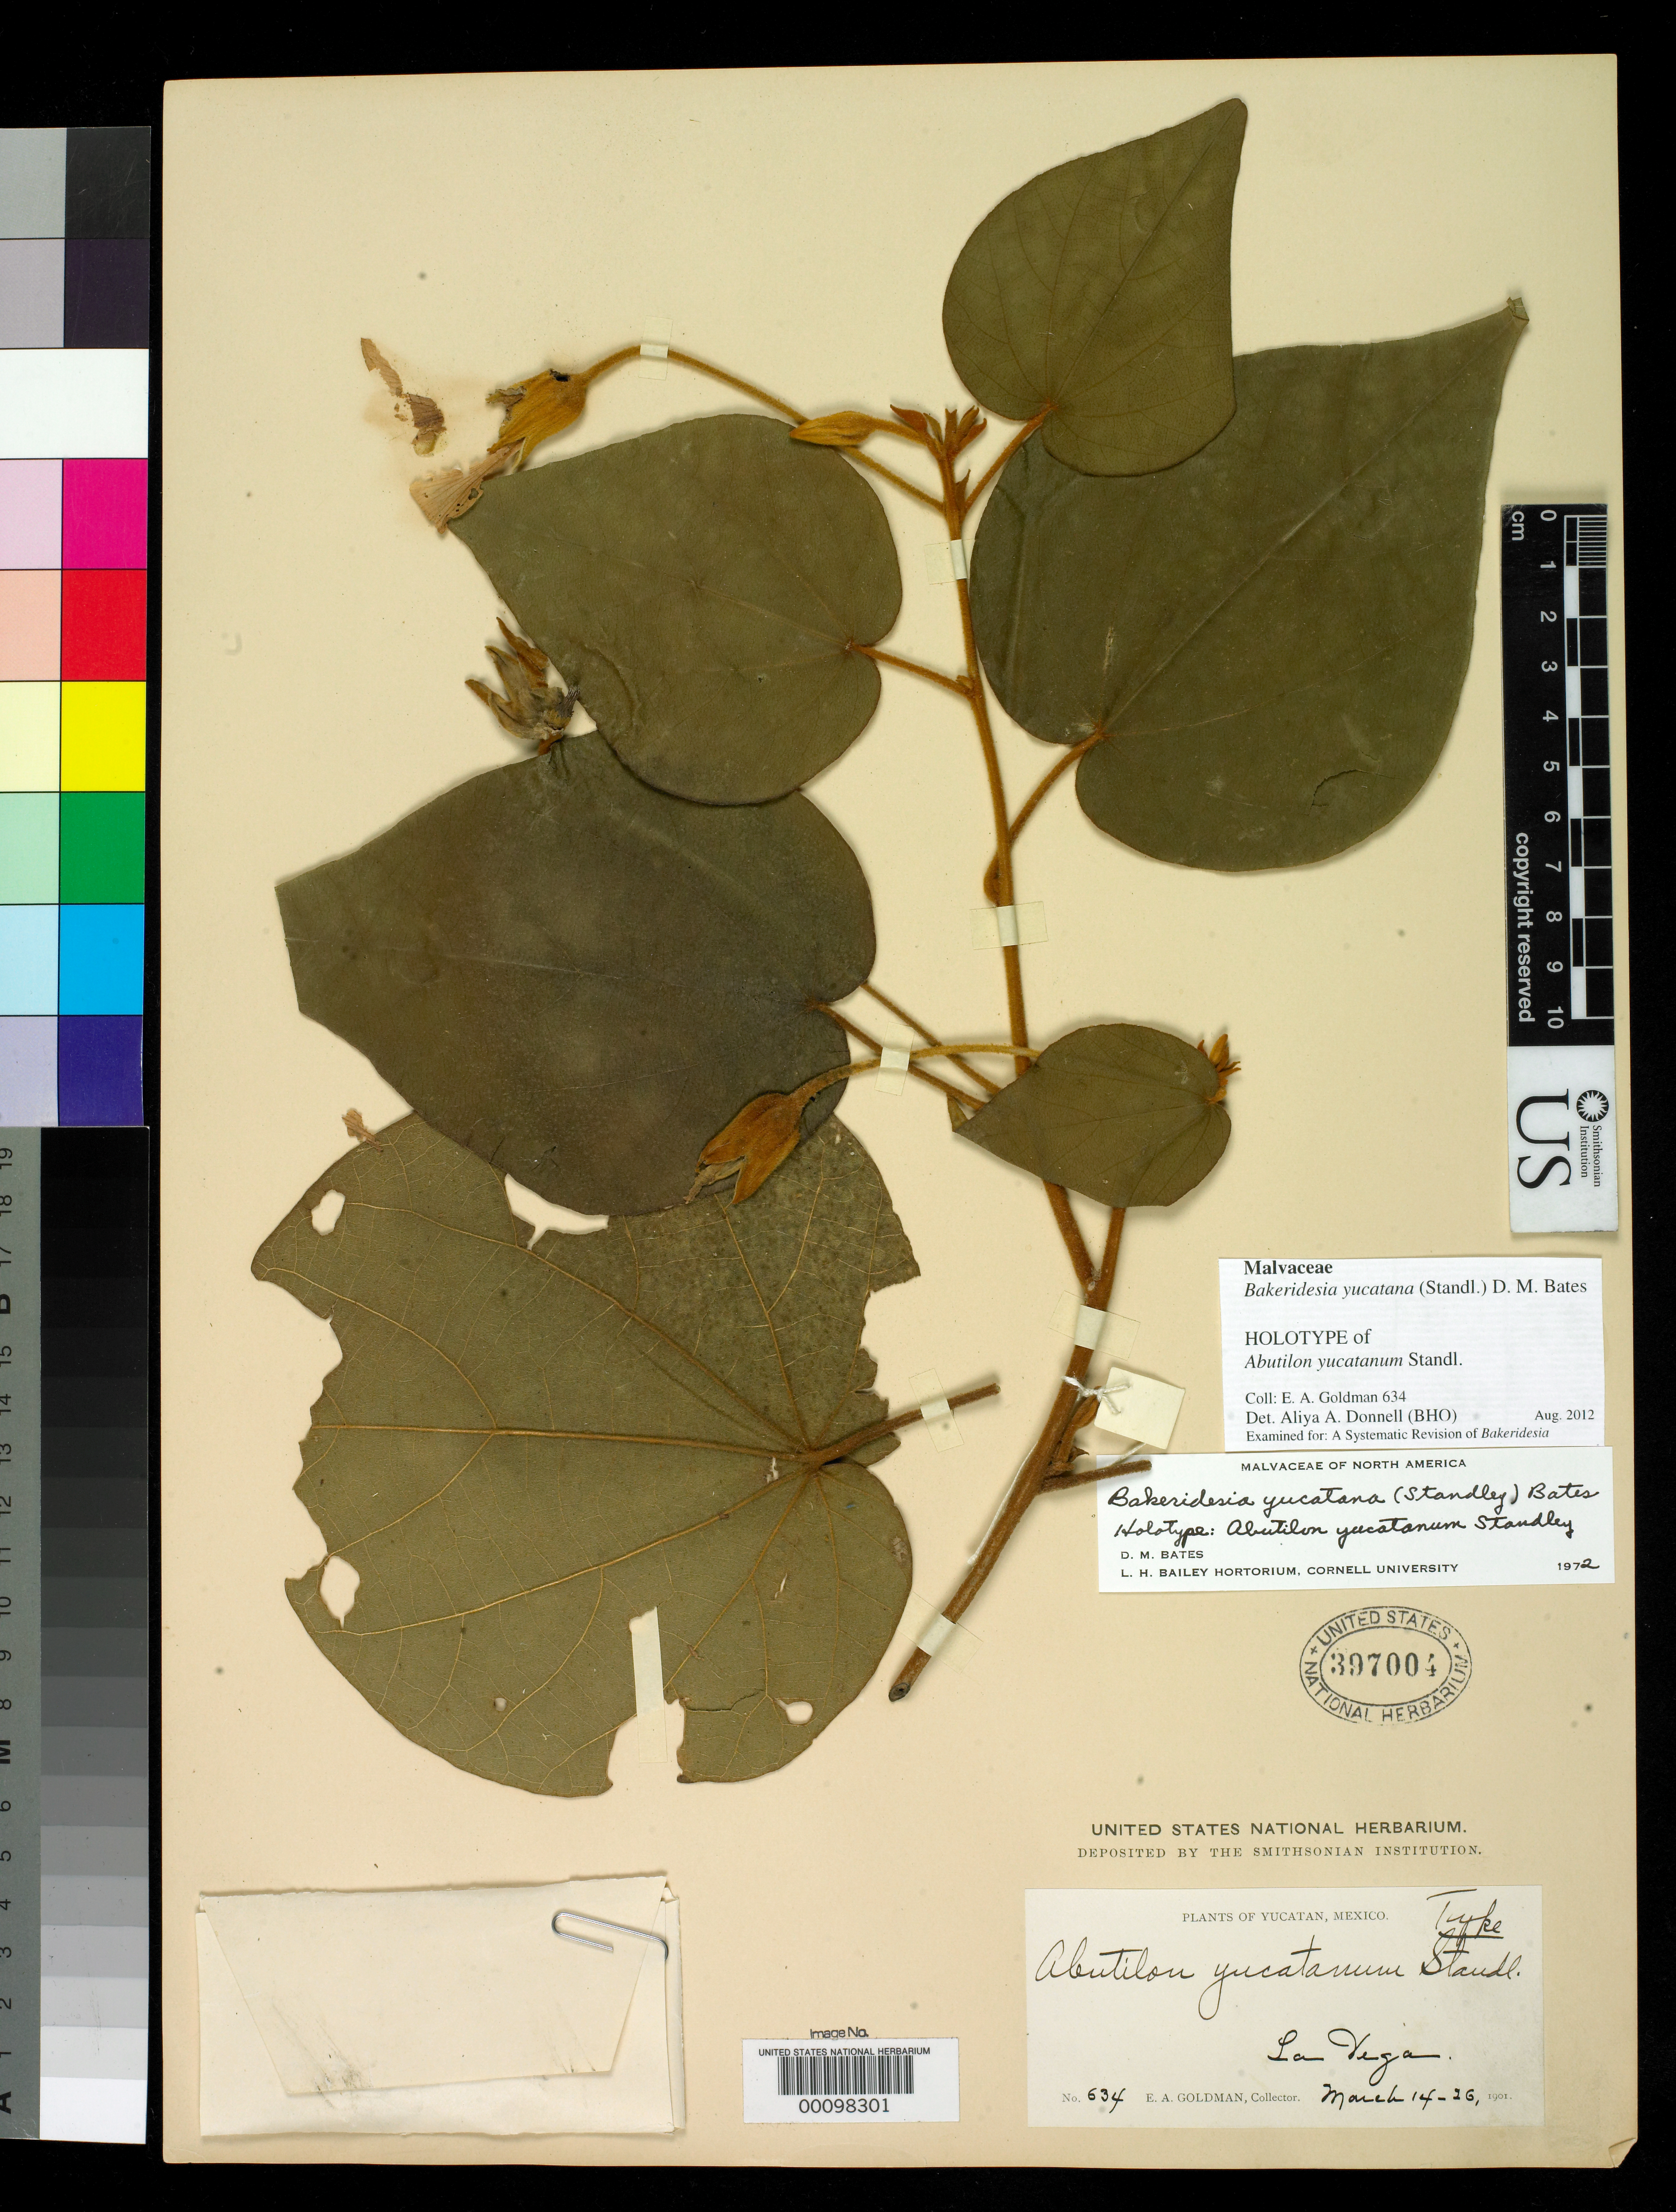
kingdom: Plantae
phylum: Tracheophyta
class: Magnoliopsida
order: Malvales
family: Malvaceae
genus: Abutilon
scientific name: Abutilon yucatanum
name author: Standl.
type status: Holotype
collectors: E. A. Goldman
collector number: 634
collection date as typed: Mar 1901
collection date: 1901-03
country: Mexico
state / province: Yucatán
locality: La Vega.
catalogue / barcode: US 397004